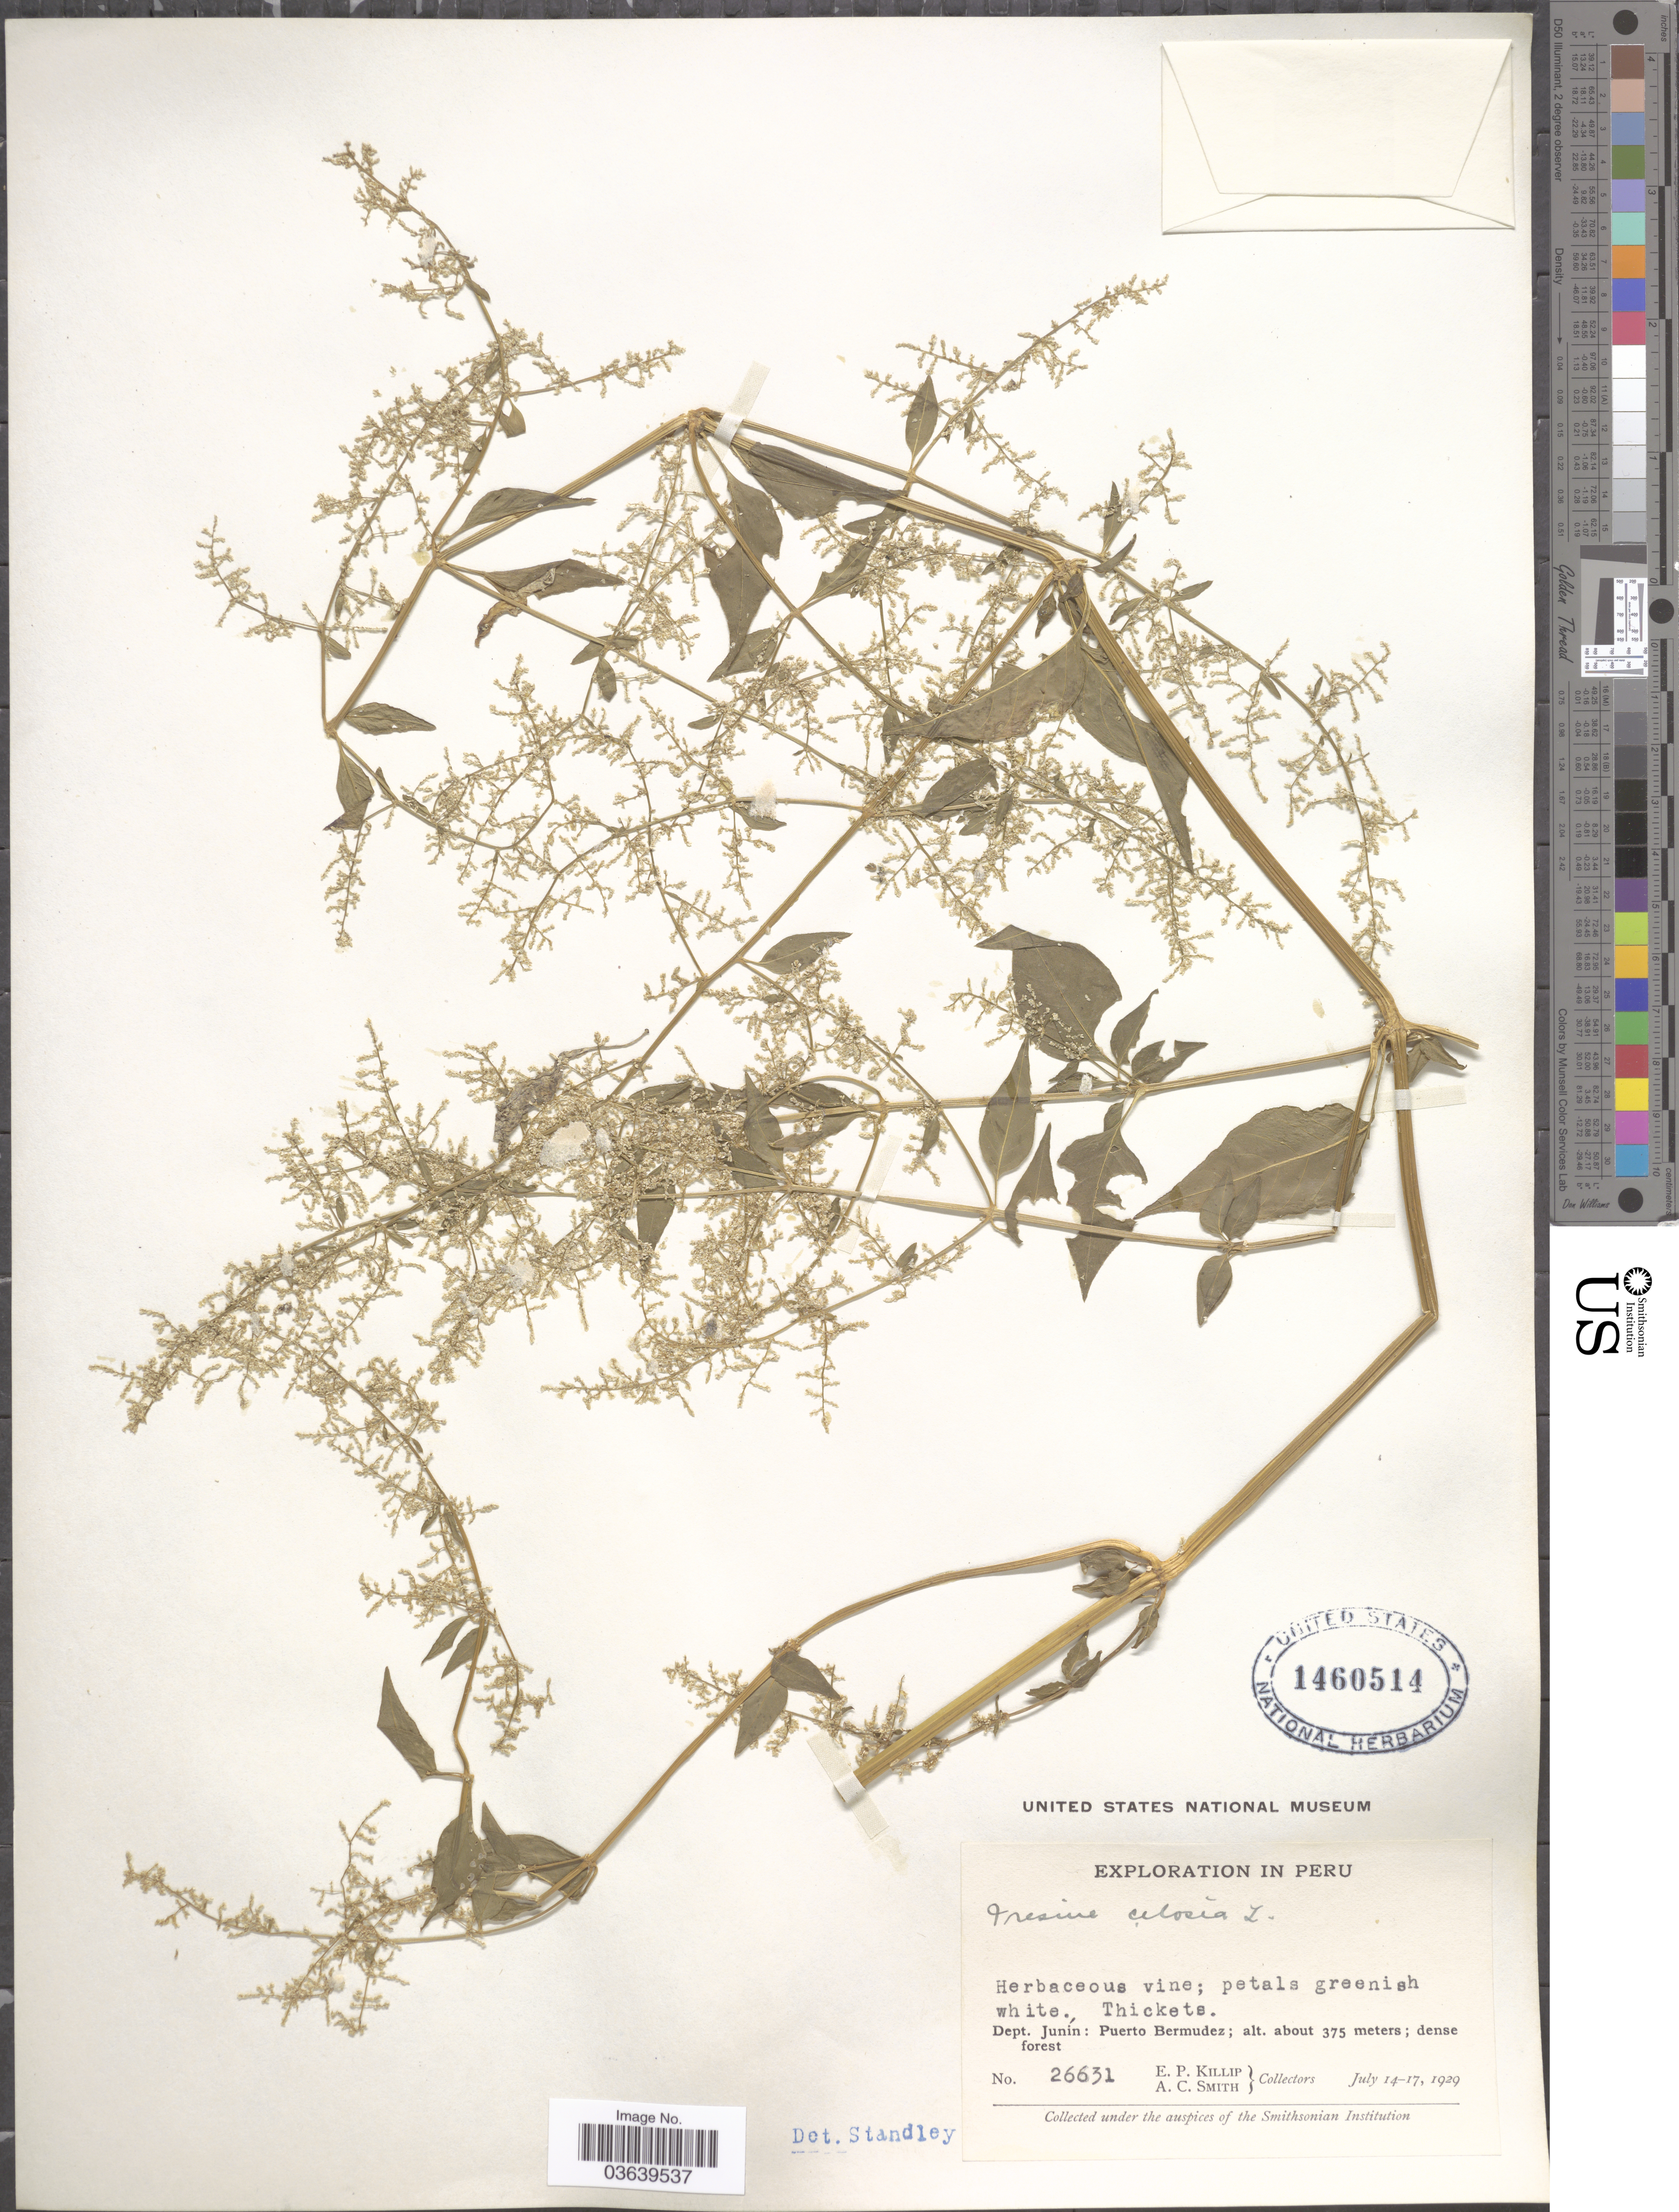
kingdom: Plantae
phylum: Tracheophyta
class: Magnoliopsida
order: Caryophyllales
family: Amaranthaceae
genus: Iresine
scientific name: Iresine celosia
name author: L.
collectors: E. P. Killip & A. C. Smith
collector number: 26631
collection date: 1929-07-14/1929-07-17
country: Peru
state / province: Junín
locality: Dept. Junín: Puerto Bermudez.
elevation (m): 375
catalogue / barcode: US 1460514